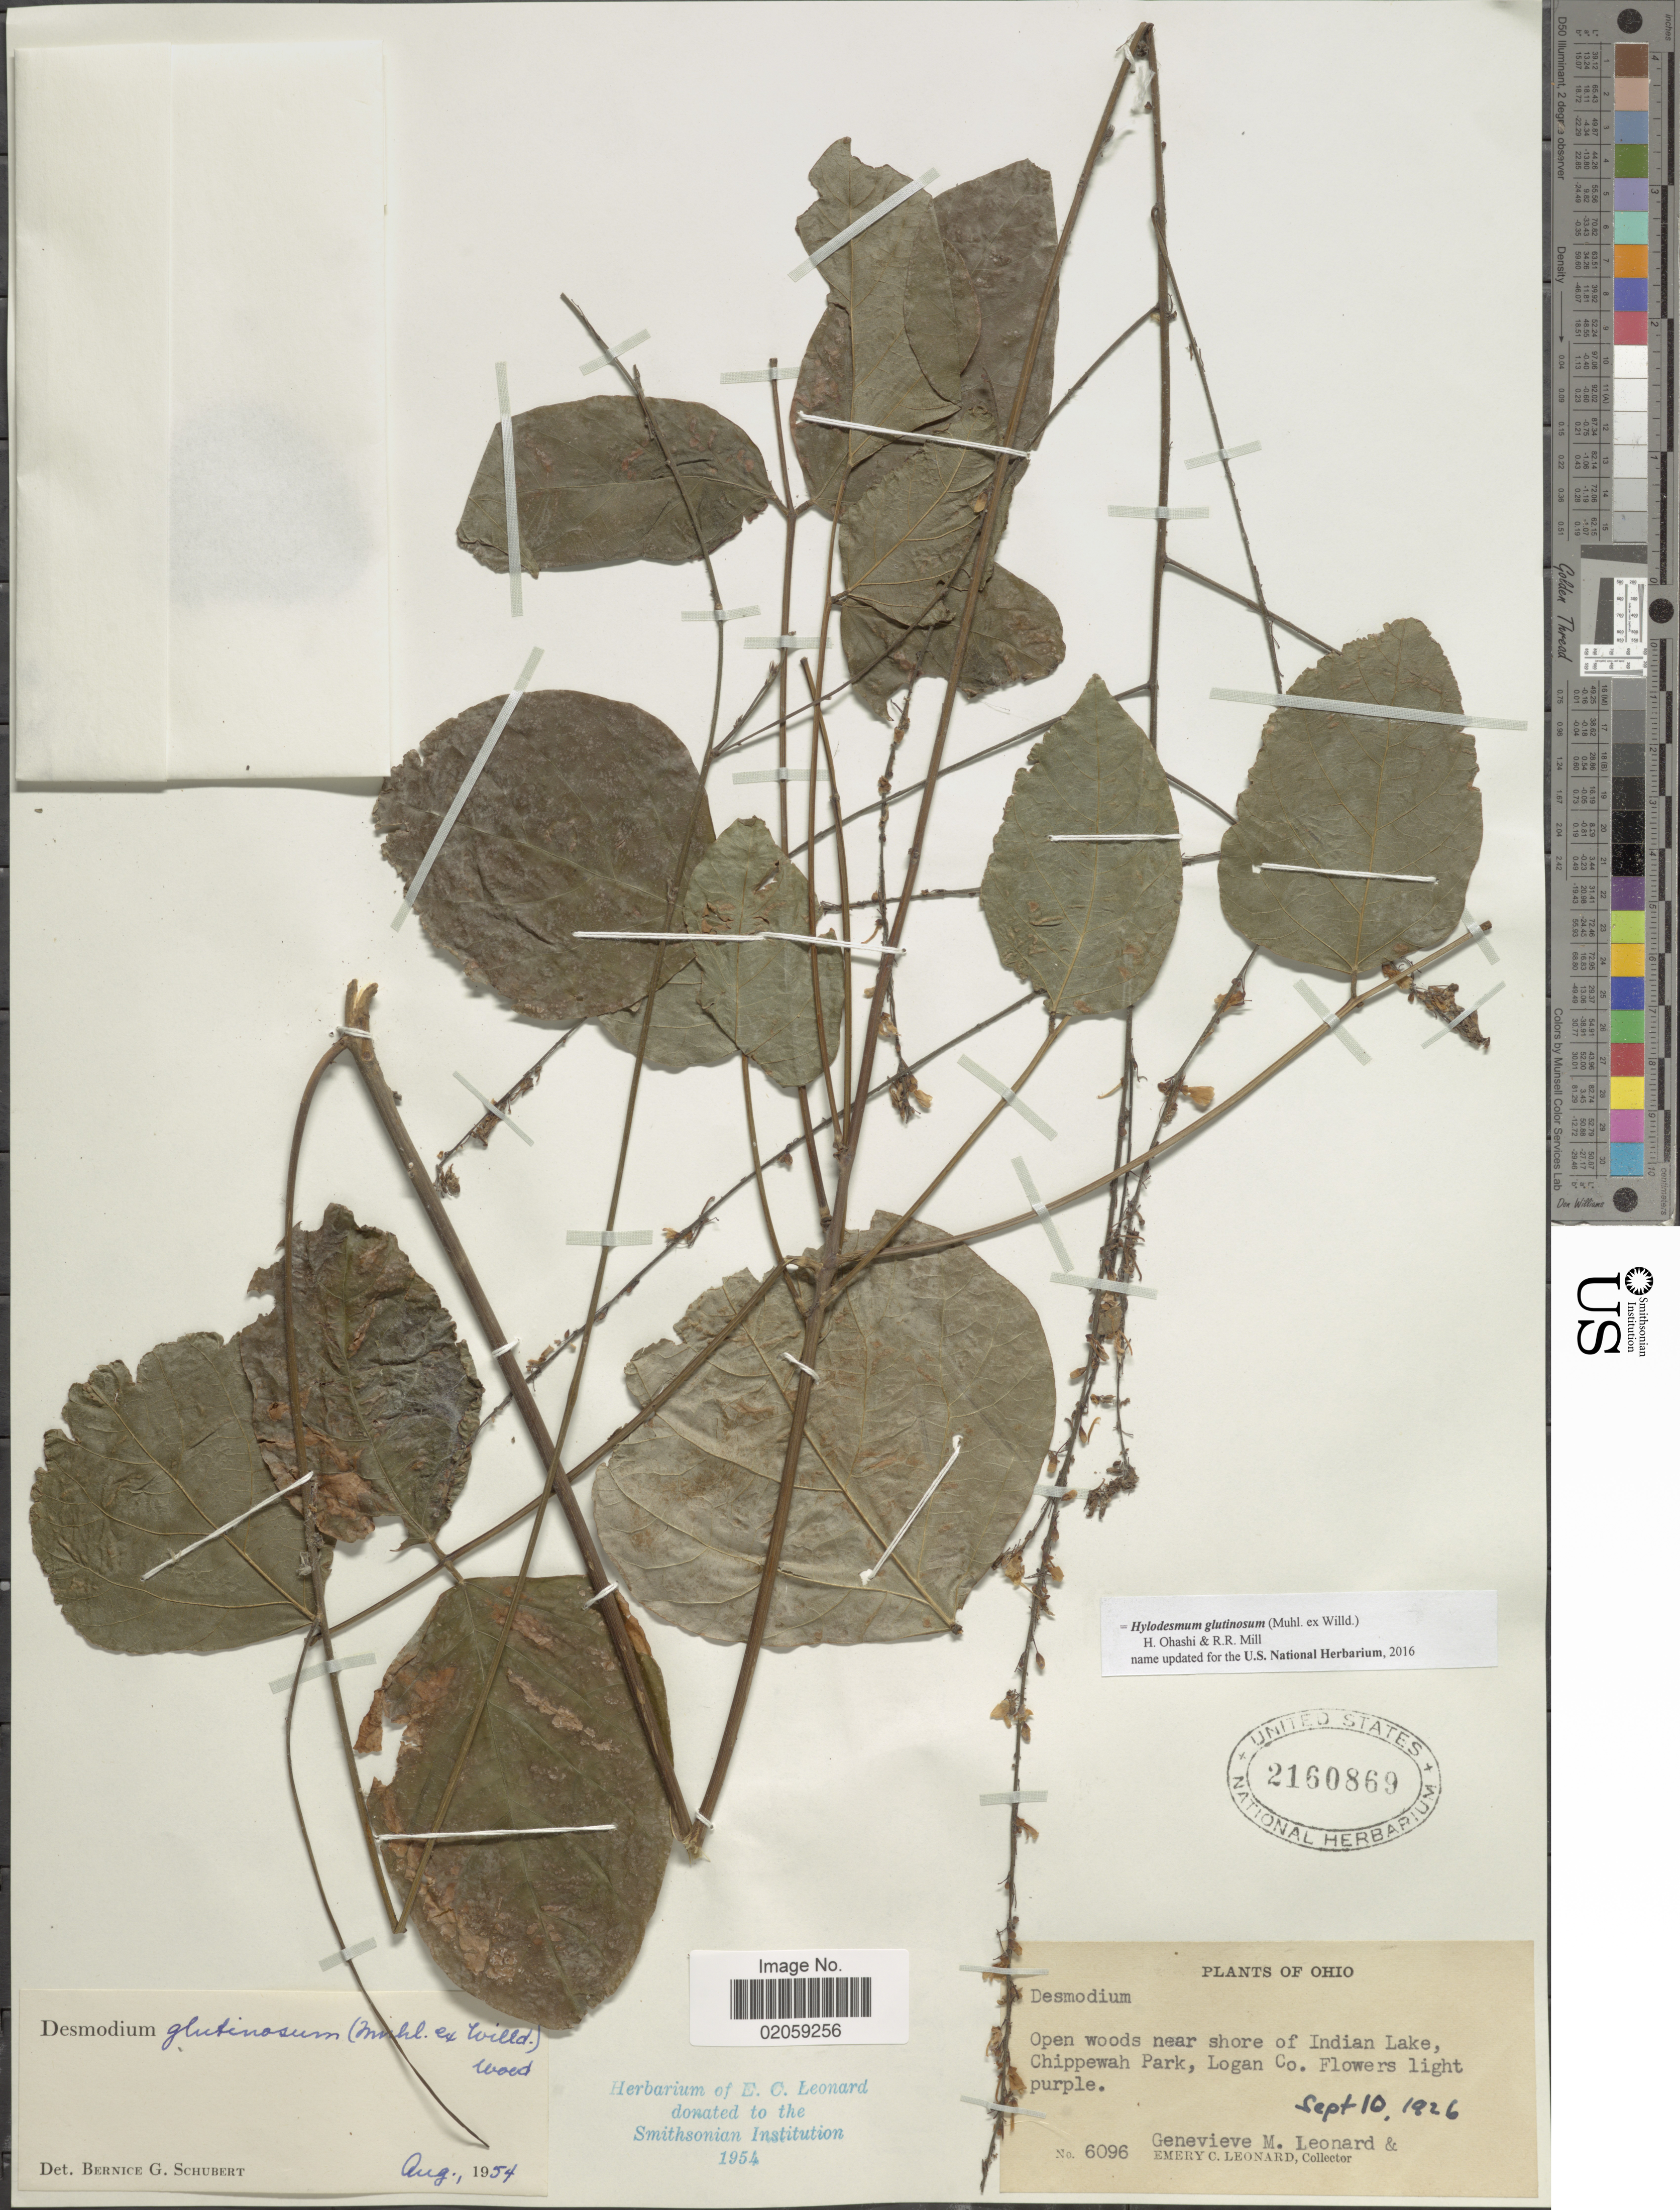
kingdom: Plantae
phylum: Tracheophyta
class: Magnoliopsida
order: Fabales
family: Fabaceae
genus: Hylodesmum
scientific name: Hylodesmum glutinosum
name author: (Muhl. ex Willd.) H. Ohashi & R.R. Mill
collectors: G. M. Leonard & E. C. Leonard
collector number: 6096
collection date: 1926-09-10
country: United States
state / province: Ohio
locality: Near shore of Indian Lake, Chippewah Park, Logan Co.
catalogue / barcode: US 2160869